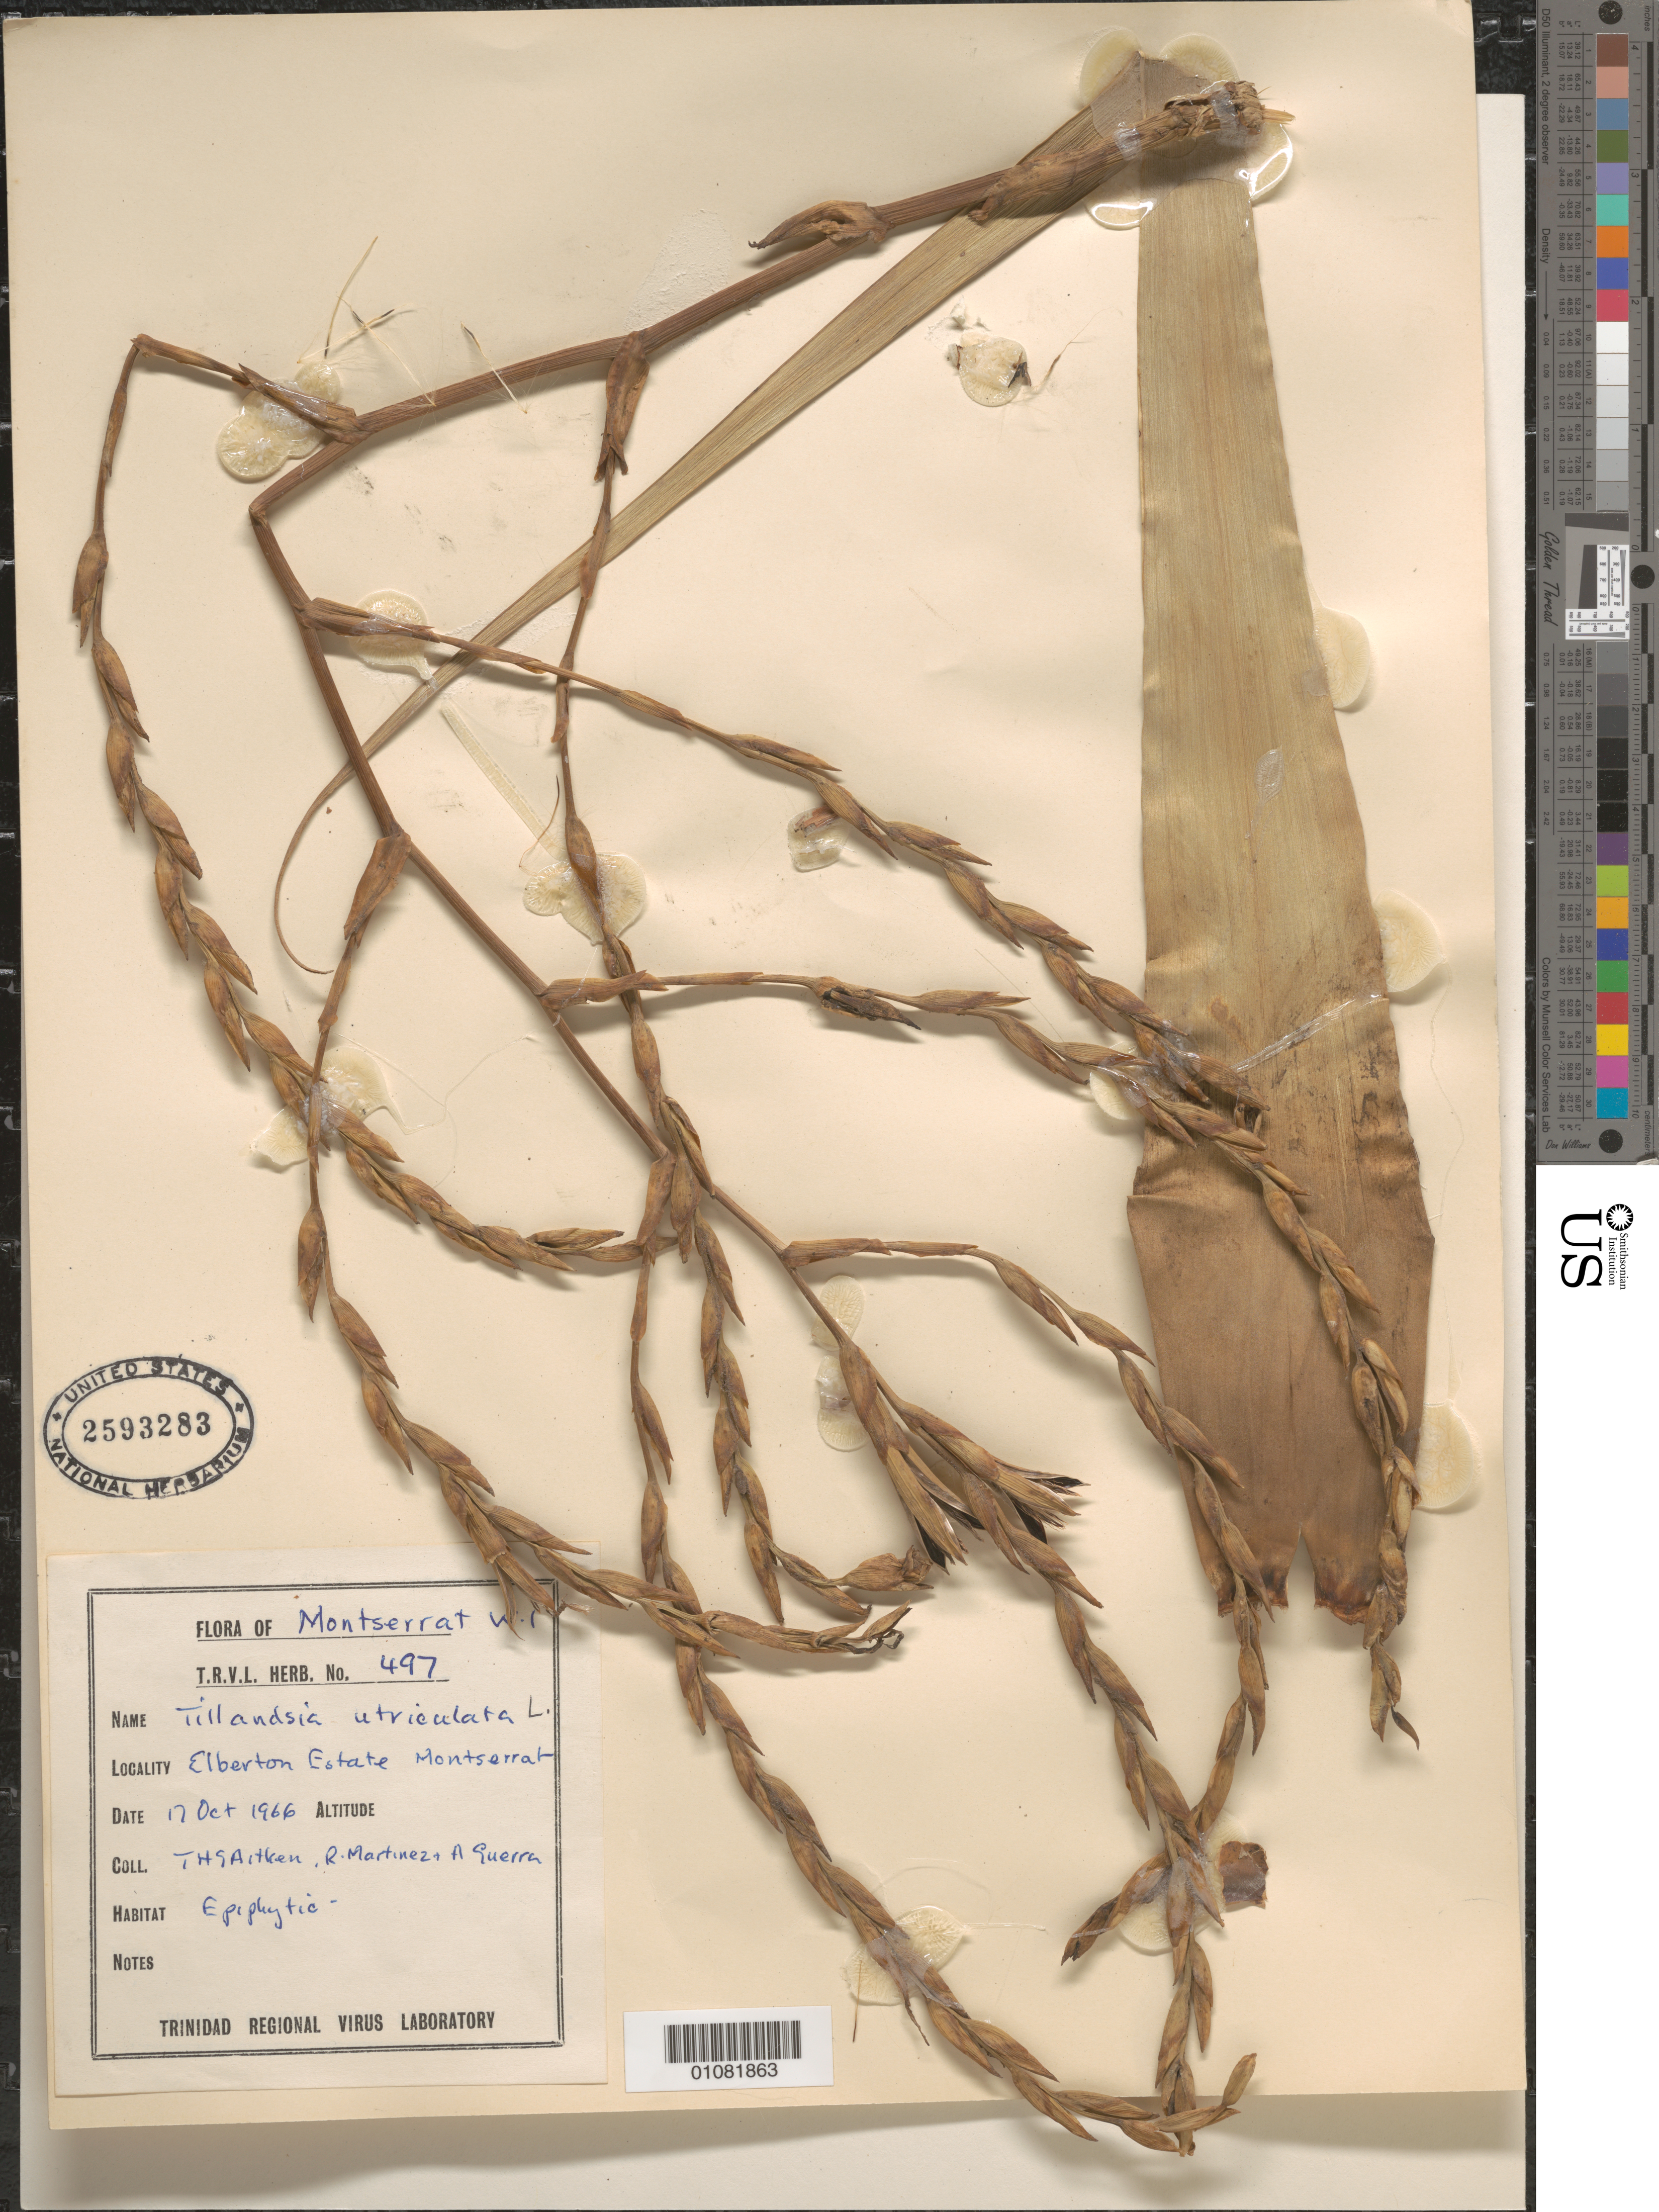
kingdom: Plantae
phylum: Tracheophyta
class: Liliopsida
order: Poales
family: Bromeliaceae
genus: Tillandsia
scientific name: Tillandsia utriculata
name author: L.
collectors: T. Aitken, R. Martinez & A. Guerra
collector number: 497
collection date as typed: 17 Oct 1966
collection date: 1966-10-17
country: Montserrat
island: Montserrat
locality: Elberton Estate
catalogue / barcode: US 2593283